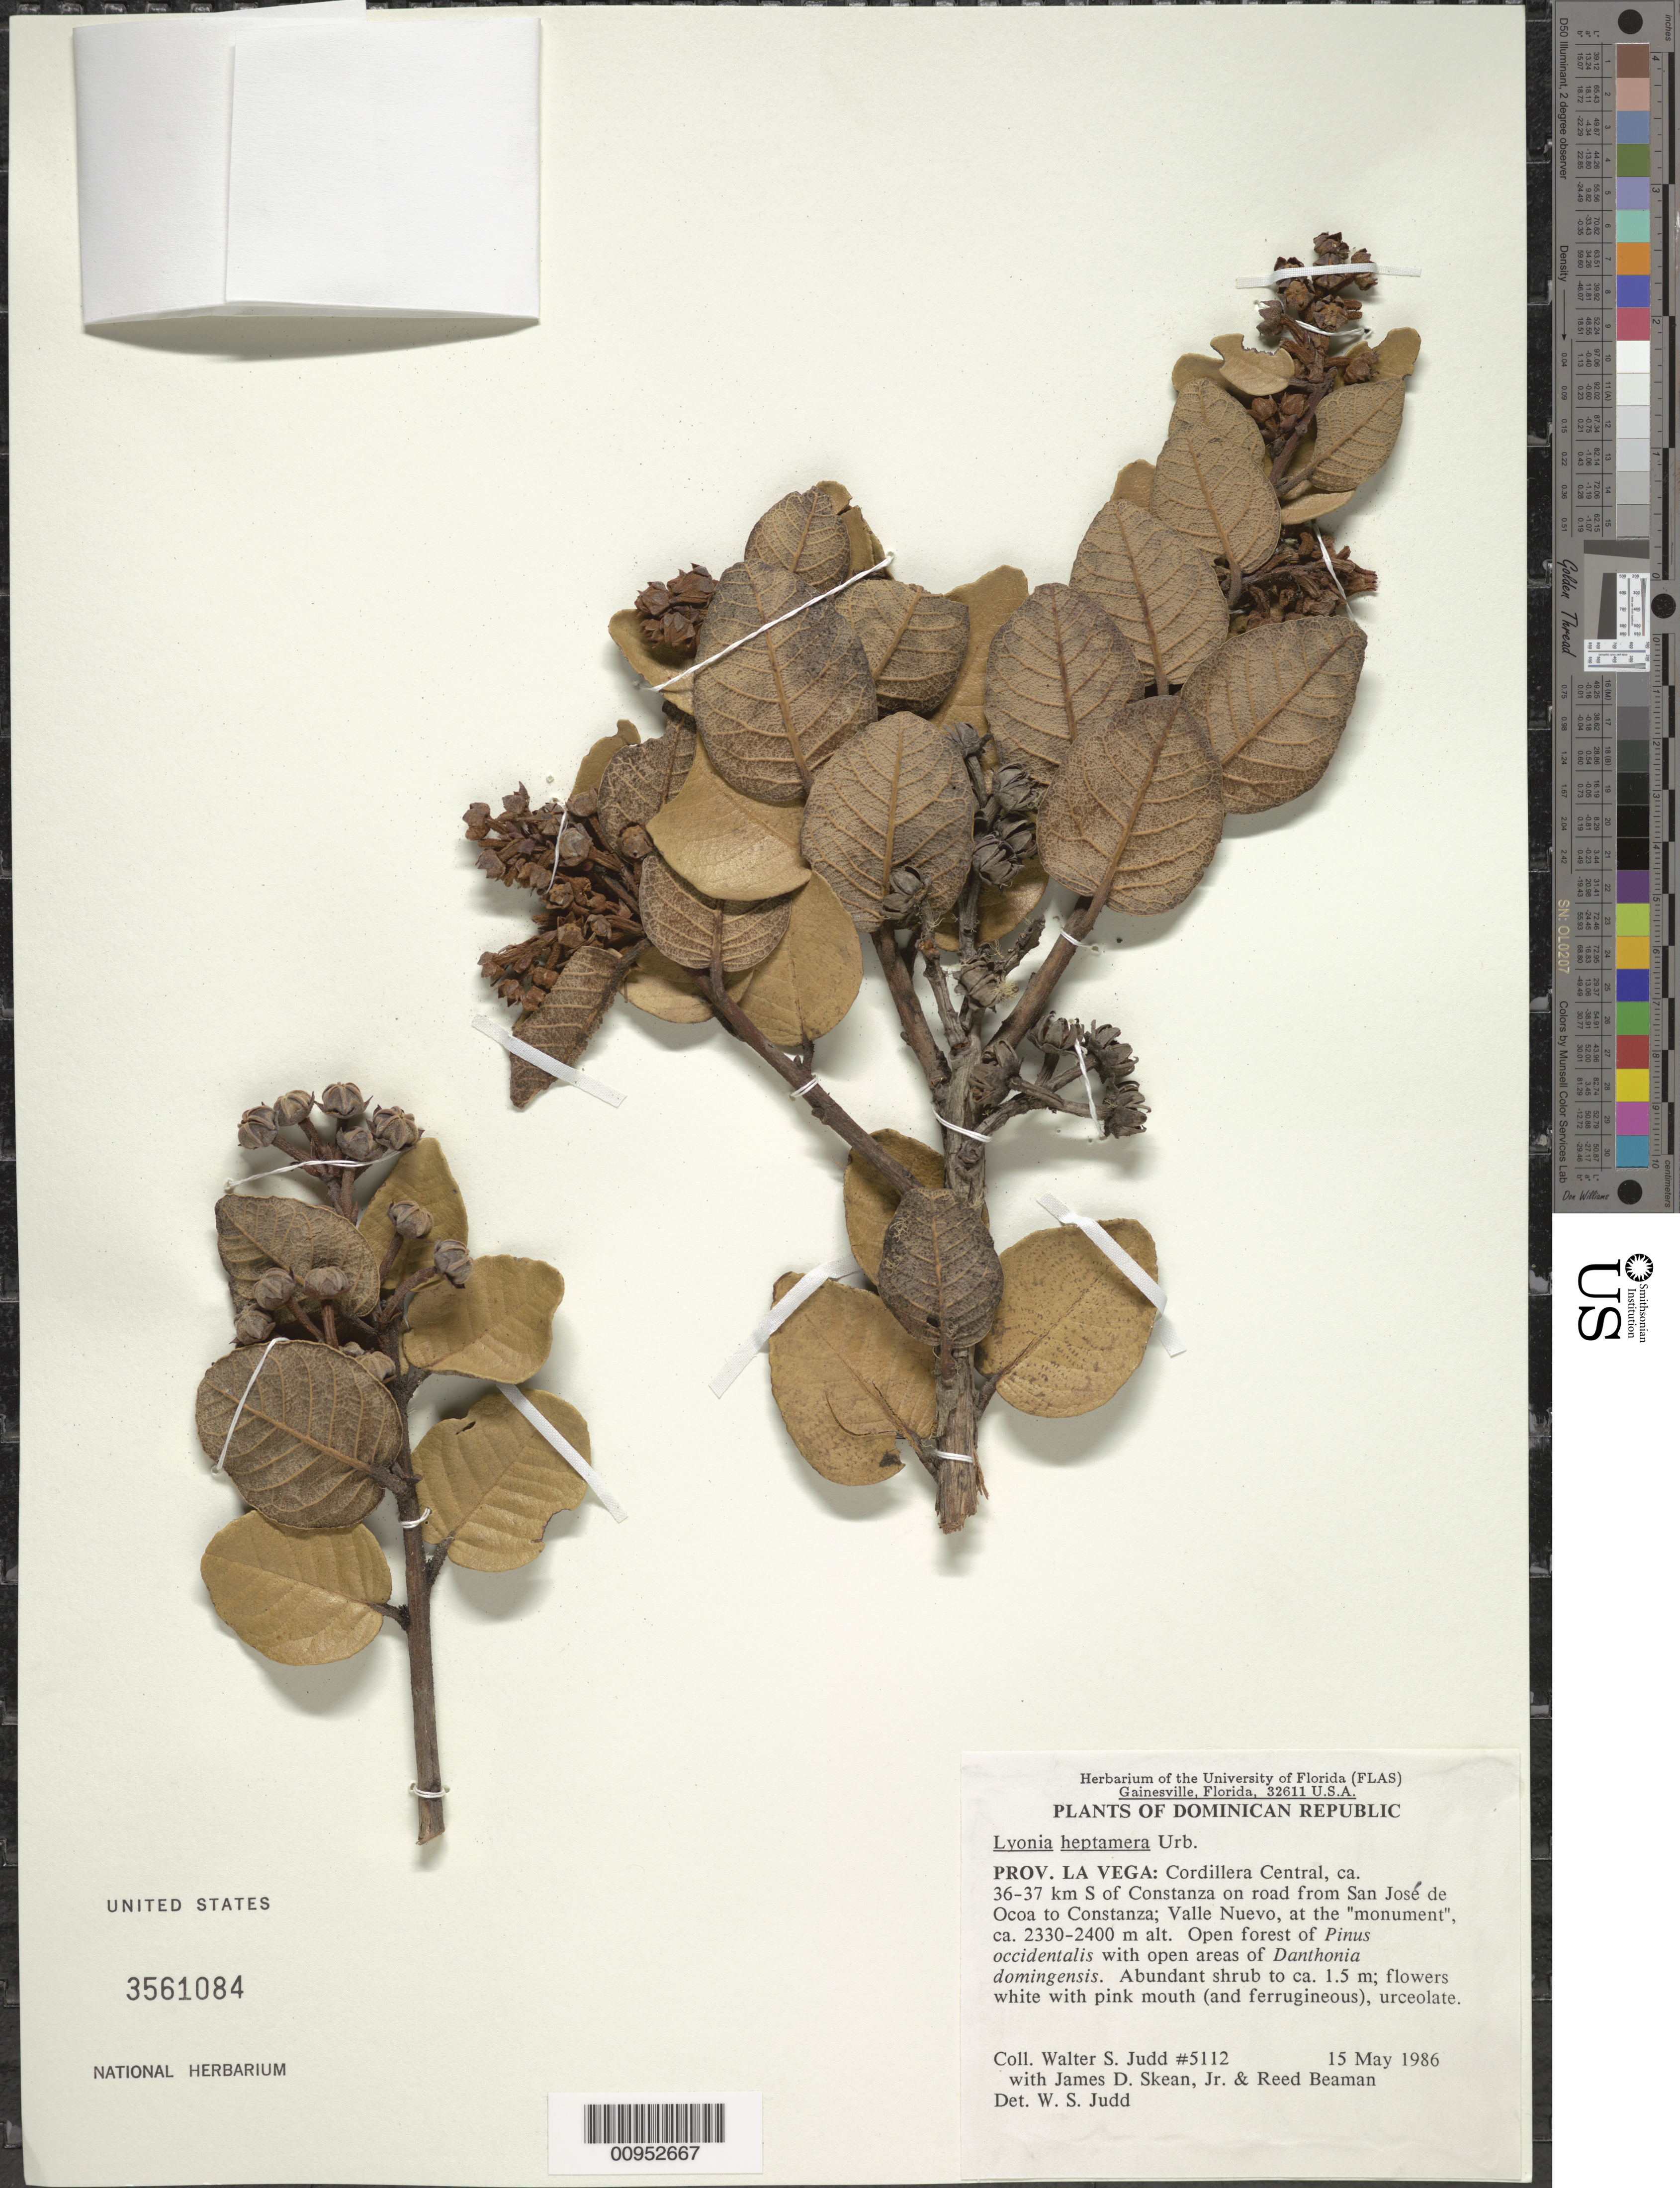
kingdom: Plantae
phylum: Tracheophyta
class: Magnoliopsida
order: Ericales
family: Ericaceae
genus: Lyonia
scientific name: Lyonia heptamera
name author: Urb.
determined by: Judd, Walter S.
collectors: W. S. Judd, J. D. Skean & R. S. Beaman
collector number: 5112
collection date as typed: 15 May 1986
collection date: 1986-05-15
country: Dominican Republic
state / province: La Vega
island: Hispaniola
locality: Cordillera Central, ca. 36-37 km S of Constanza on road from San José de Ocoa to Constanza; Valle Nuevo, at the "monument"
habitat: Open forest of Pinus occidentalis with open areas of Danthonia domingensis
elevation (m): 2330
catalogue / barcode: US 3561084